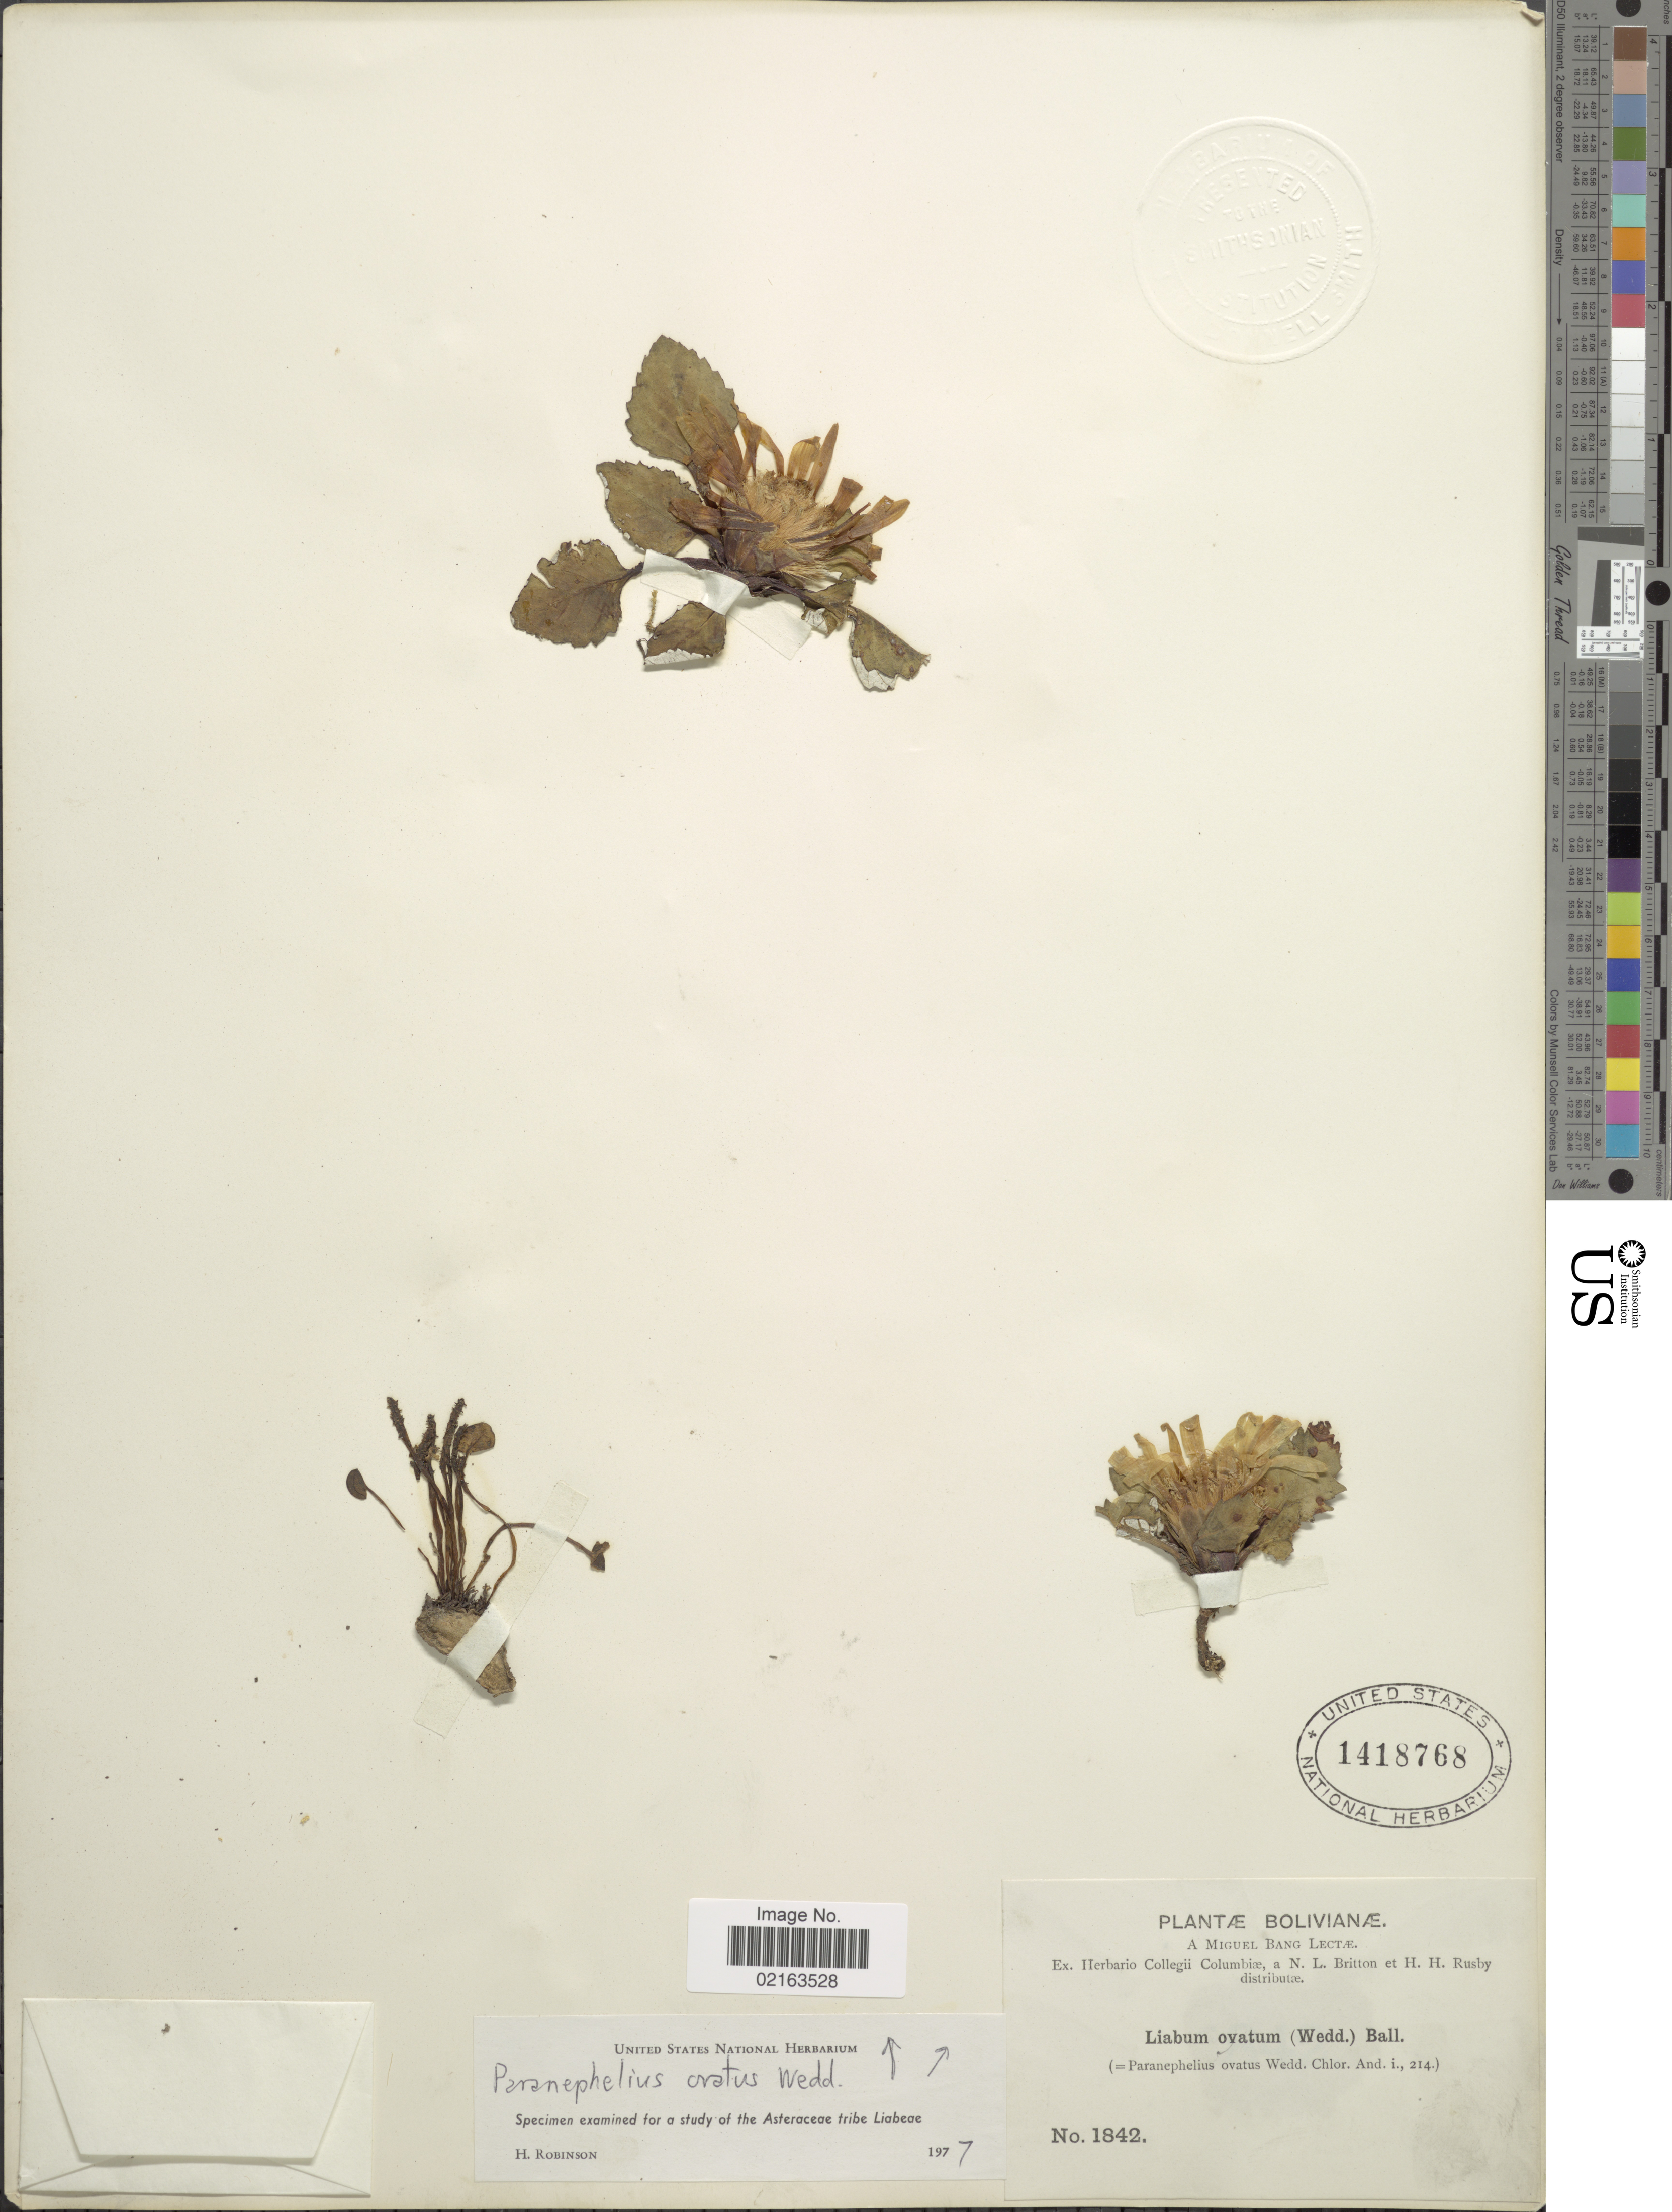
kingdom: Plantae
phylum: Tracheophyta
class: Magnoliopsida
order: Asterales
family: Asteraceae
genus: Paranephelius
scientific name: Paranephelius ovatus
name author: A. Gray ex Wedd.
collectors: M. Bang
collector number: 1842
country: Bolivia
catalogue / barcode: US 1418768